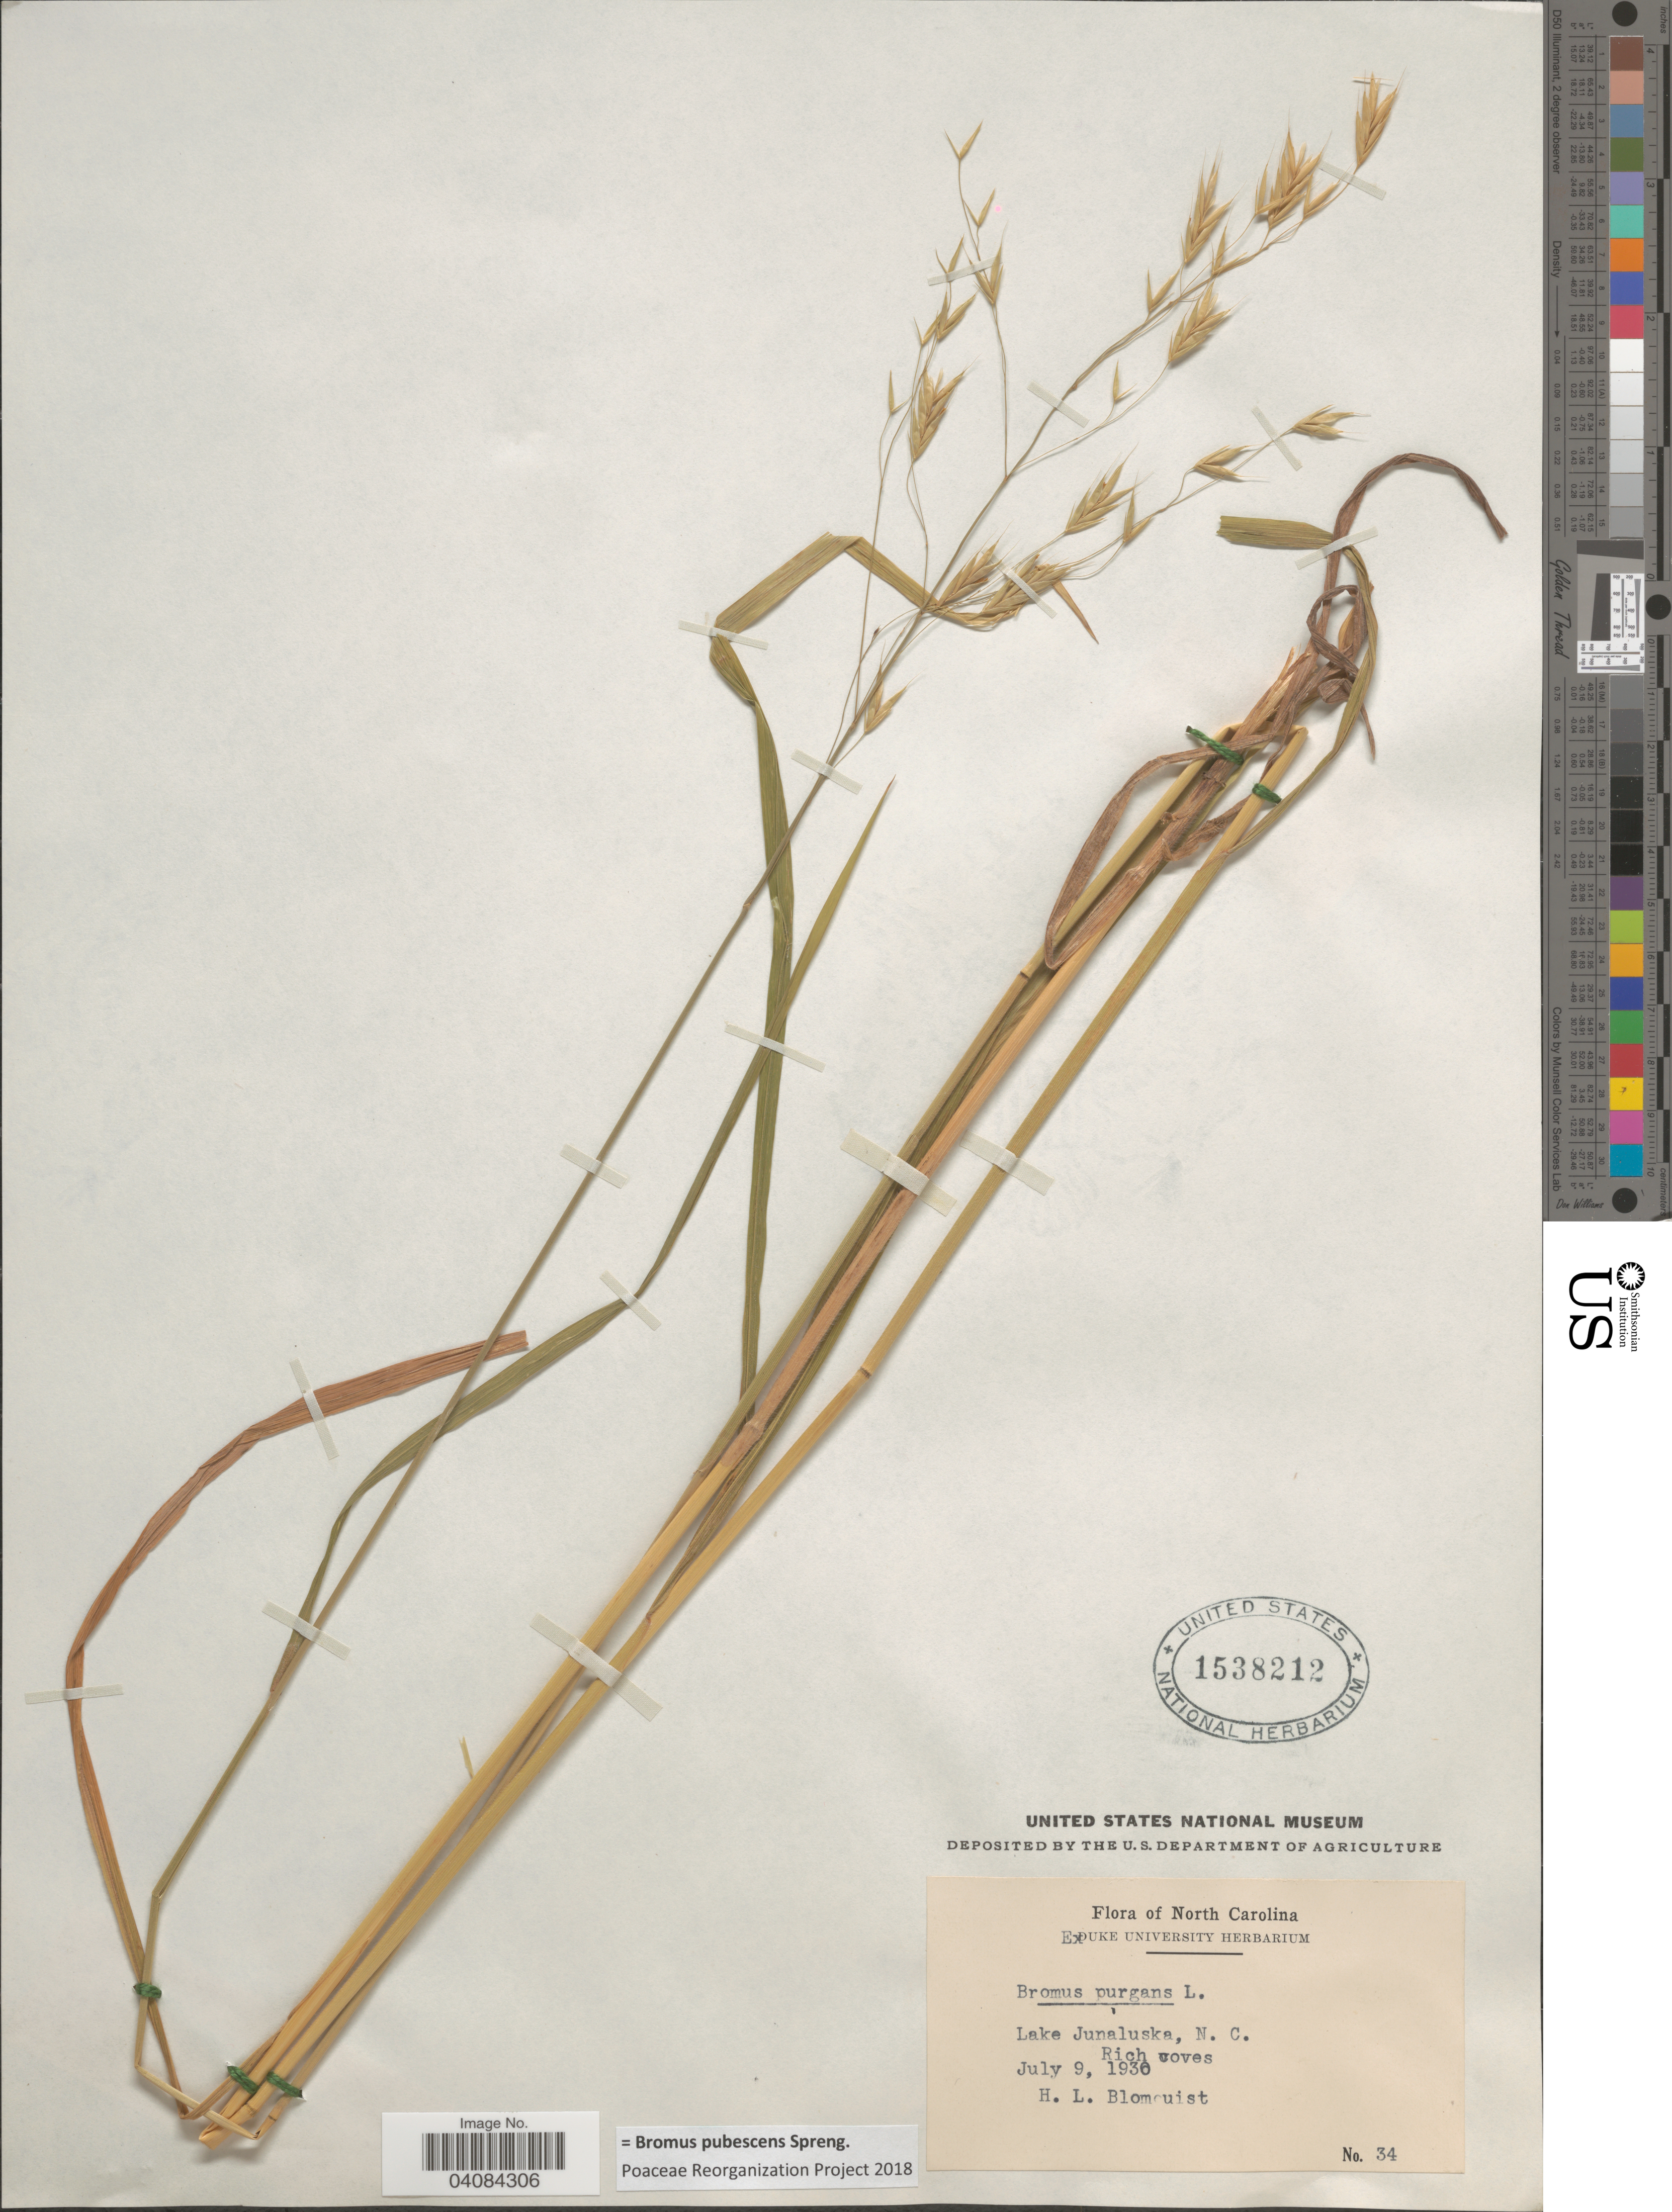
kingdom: Plantae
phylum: Tracheophyta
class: Liliopsida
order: Poales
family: Poaceae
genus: Bromus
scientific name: Bromus pubescens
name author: Muhl. ex Willd.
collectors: H. Blomquist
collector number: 34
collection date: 1930-07-09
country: United States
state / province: North Carolina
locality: Lake Junaluska.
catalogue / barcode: US 1538212